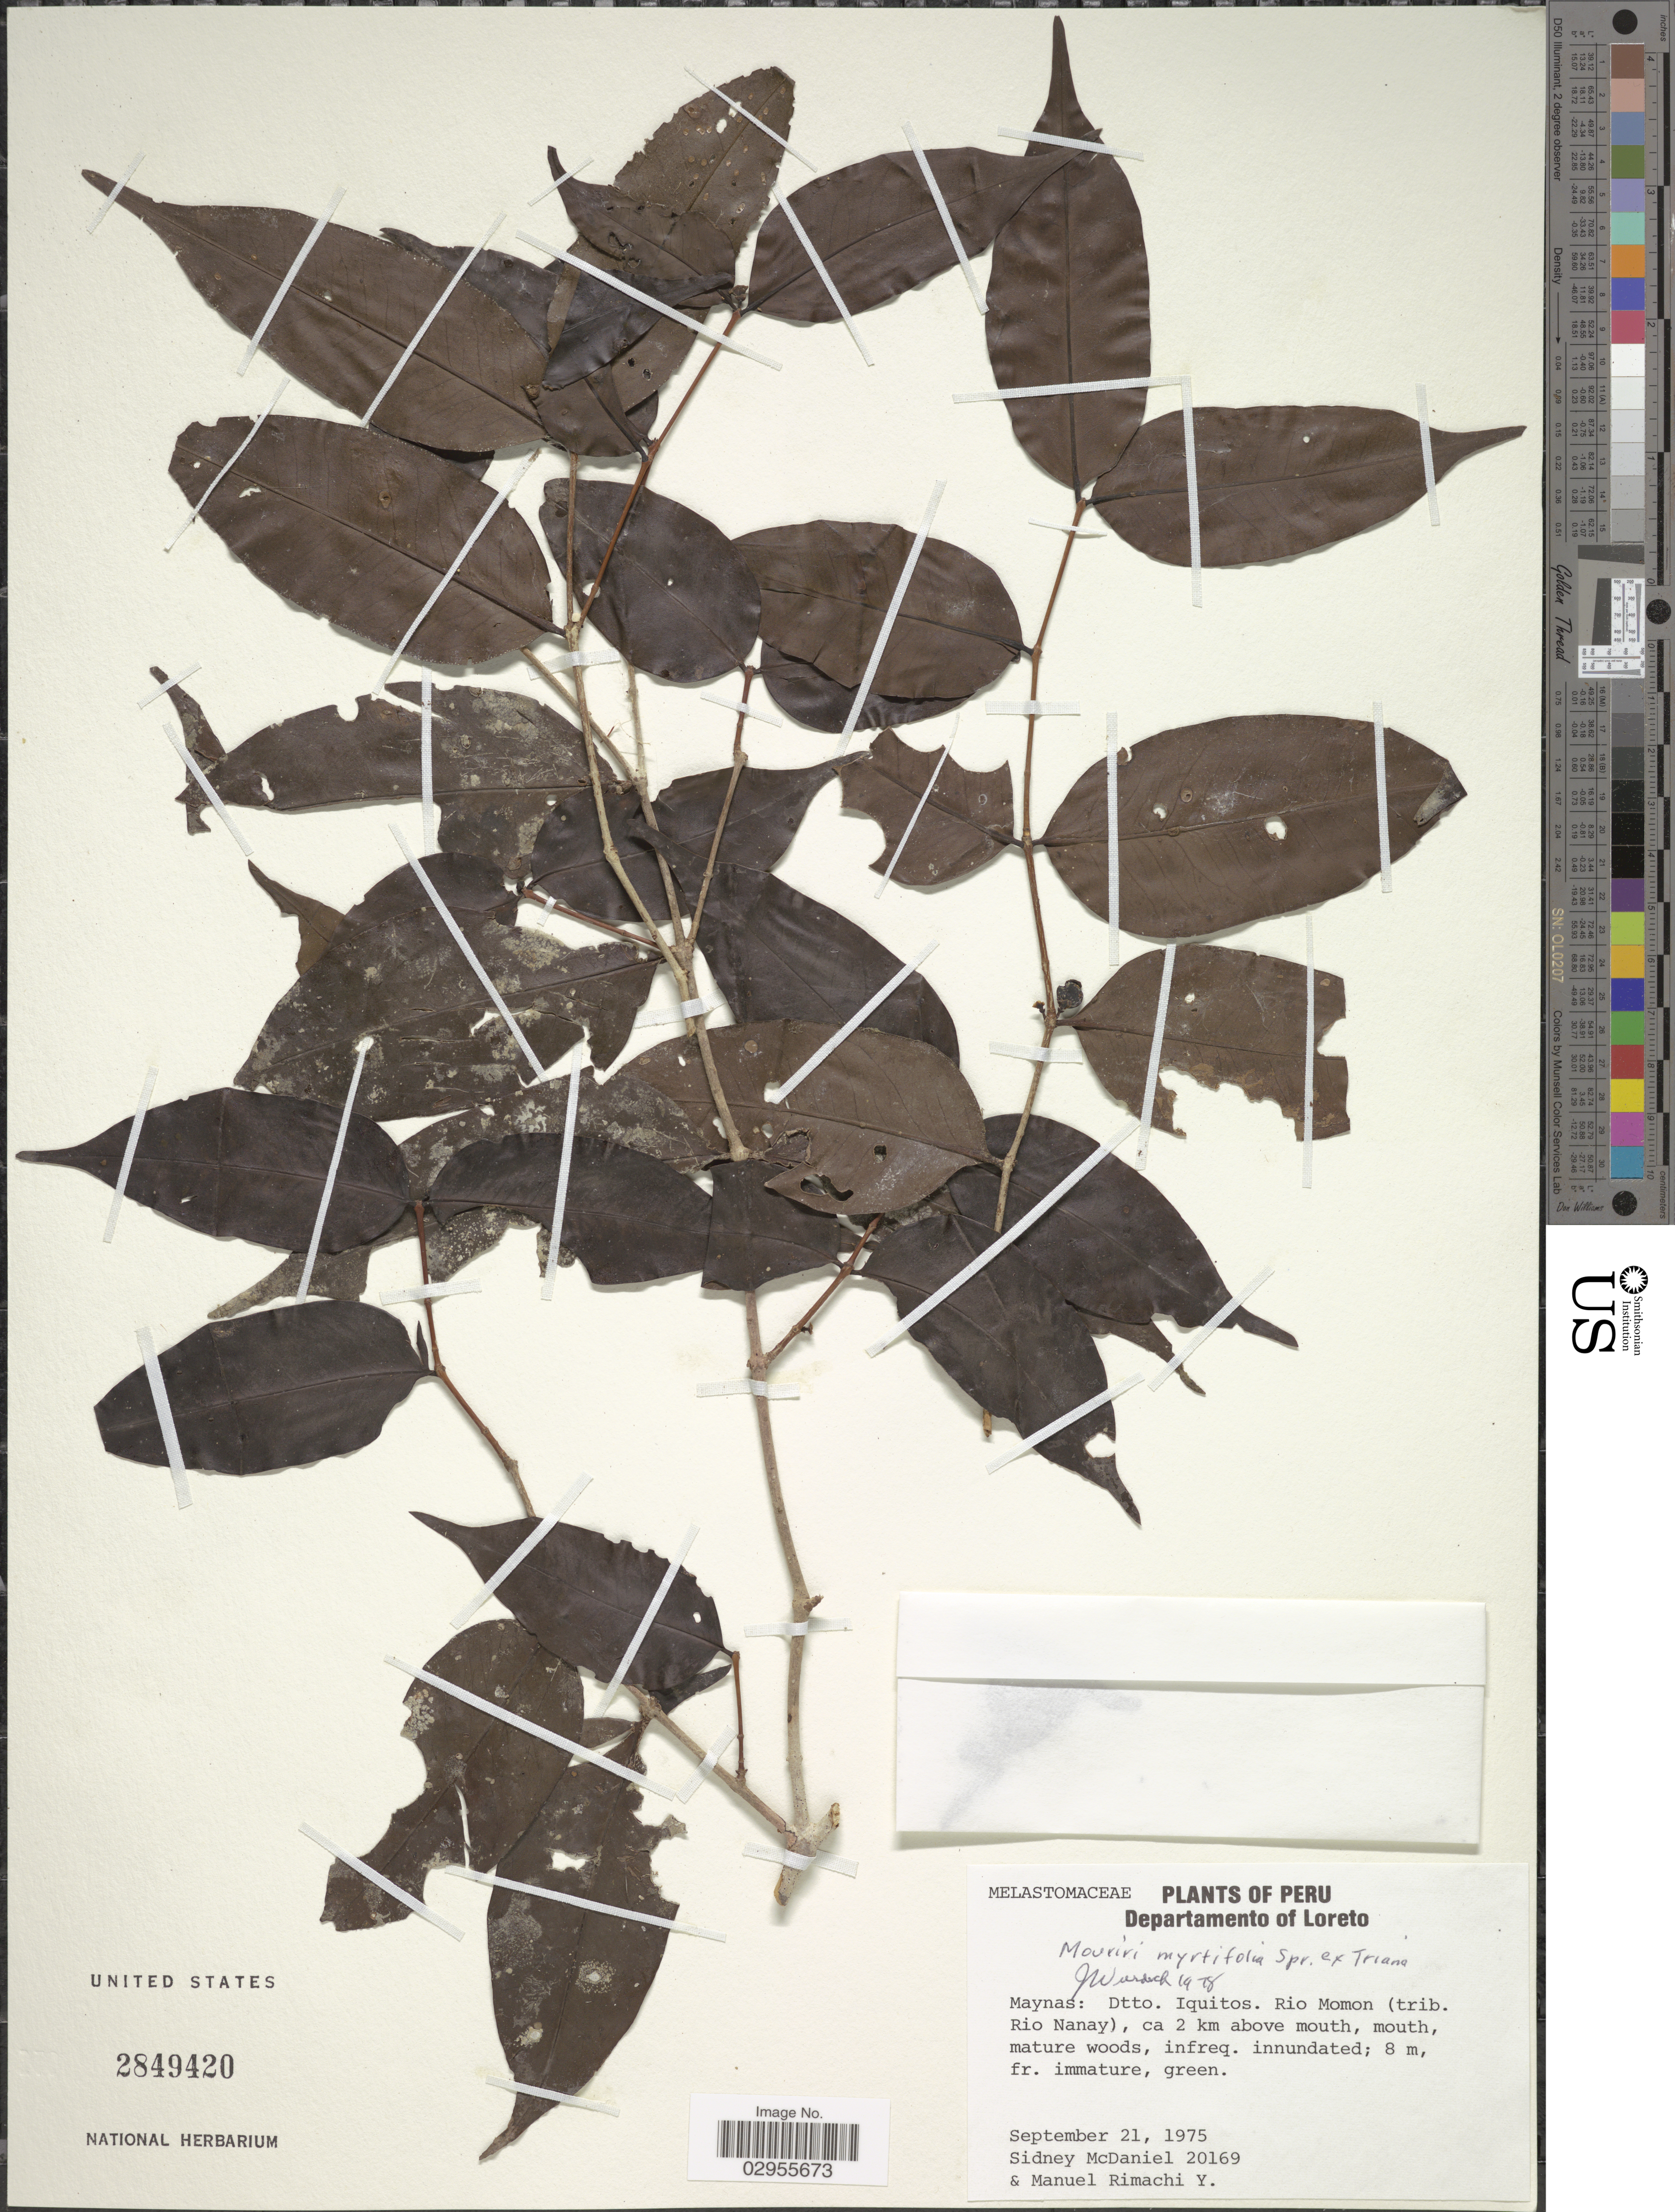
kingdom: Plantae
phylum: Tracheophyta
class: Magnoliopsida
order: Myrtales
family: Melastomataceae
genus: Mouriri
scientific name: Mouriri myrtifolia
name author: Spruce ex Triana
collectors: S. McDaniel & M. Rimachi Y.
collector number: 20169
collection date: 1975-09-21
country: Peru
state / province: Loreto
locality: Departamento of Loreto, Maynas: Dtto. Iquitos. Rio Momon (trib. Rio Nanay), ca. 2 km above mouth.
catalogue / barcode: US 2849420